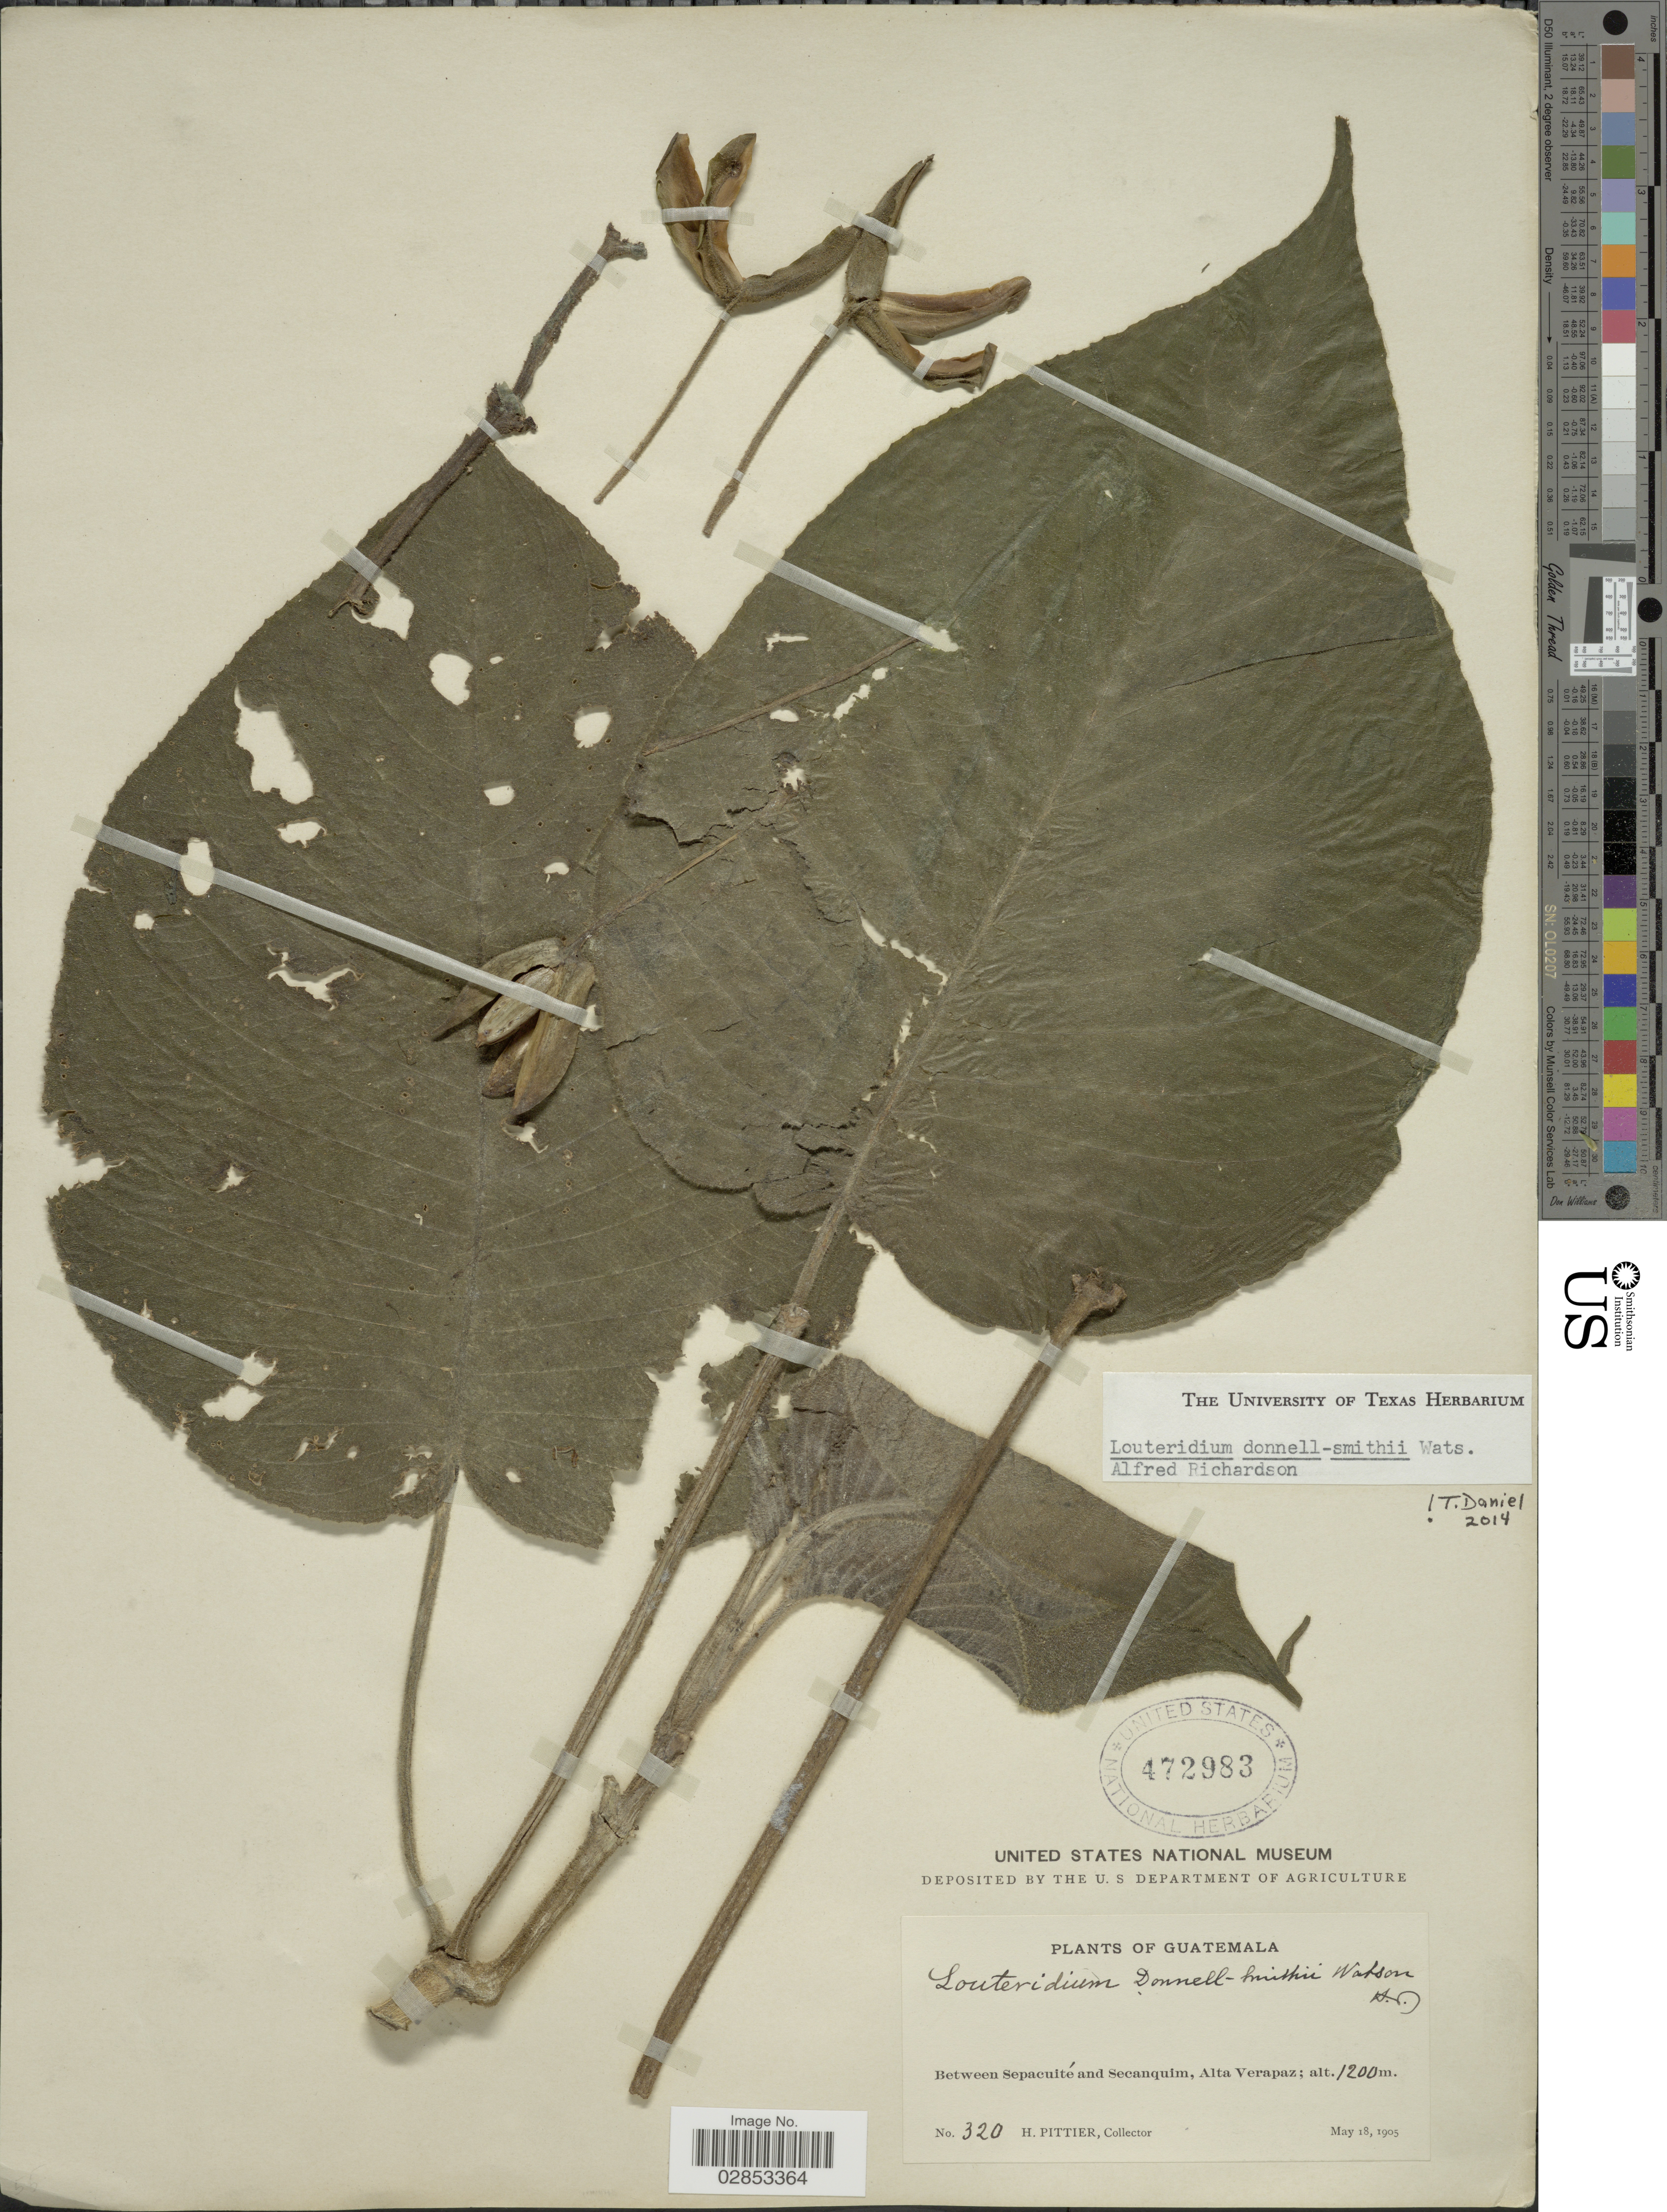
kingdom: Plantae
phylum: Tracheophyta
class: Magnoliopsida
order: Lamiales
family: Acanthaceae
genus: Louteridium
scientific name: Louteridium donnell-smithii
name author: S. Watson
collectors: H. F. Pittier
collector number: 320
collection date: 1905-05-18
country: Guatemala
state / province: Alta Verapaz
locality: Between Sepacuité and Secanquim.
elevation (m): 1200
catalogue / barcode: US 472983